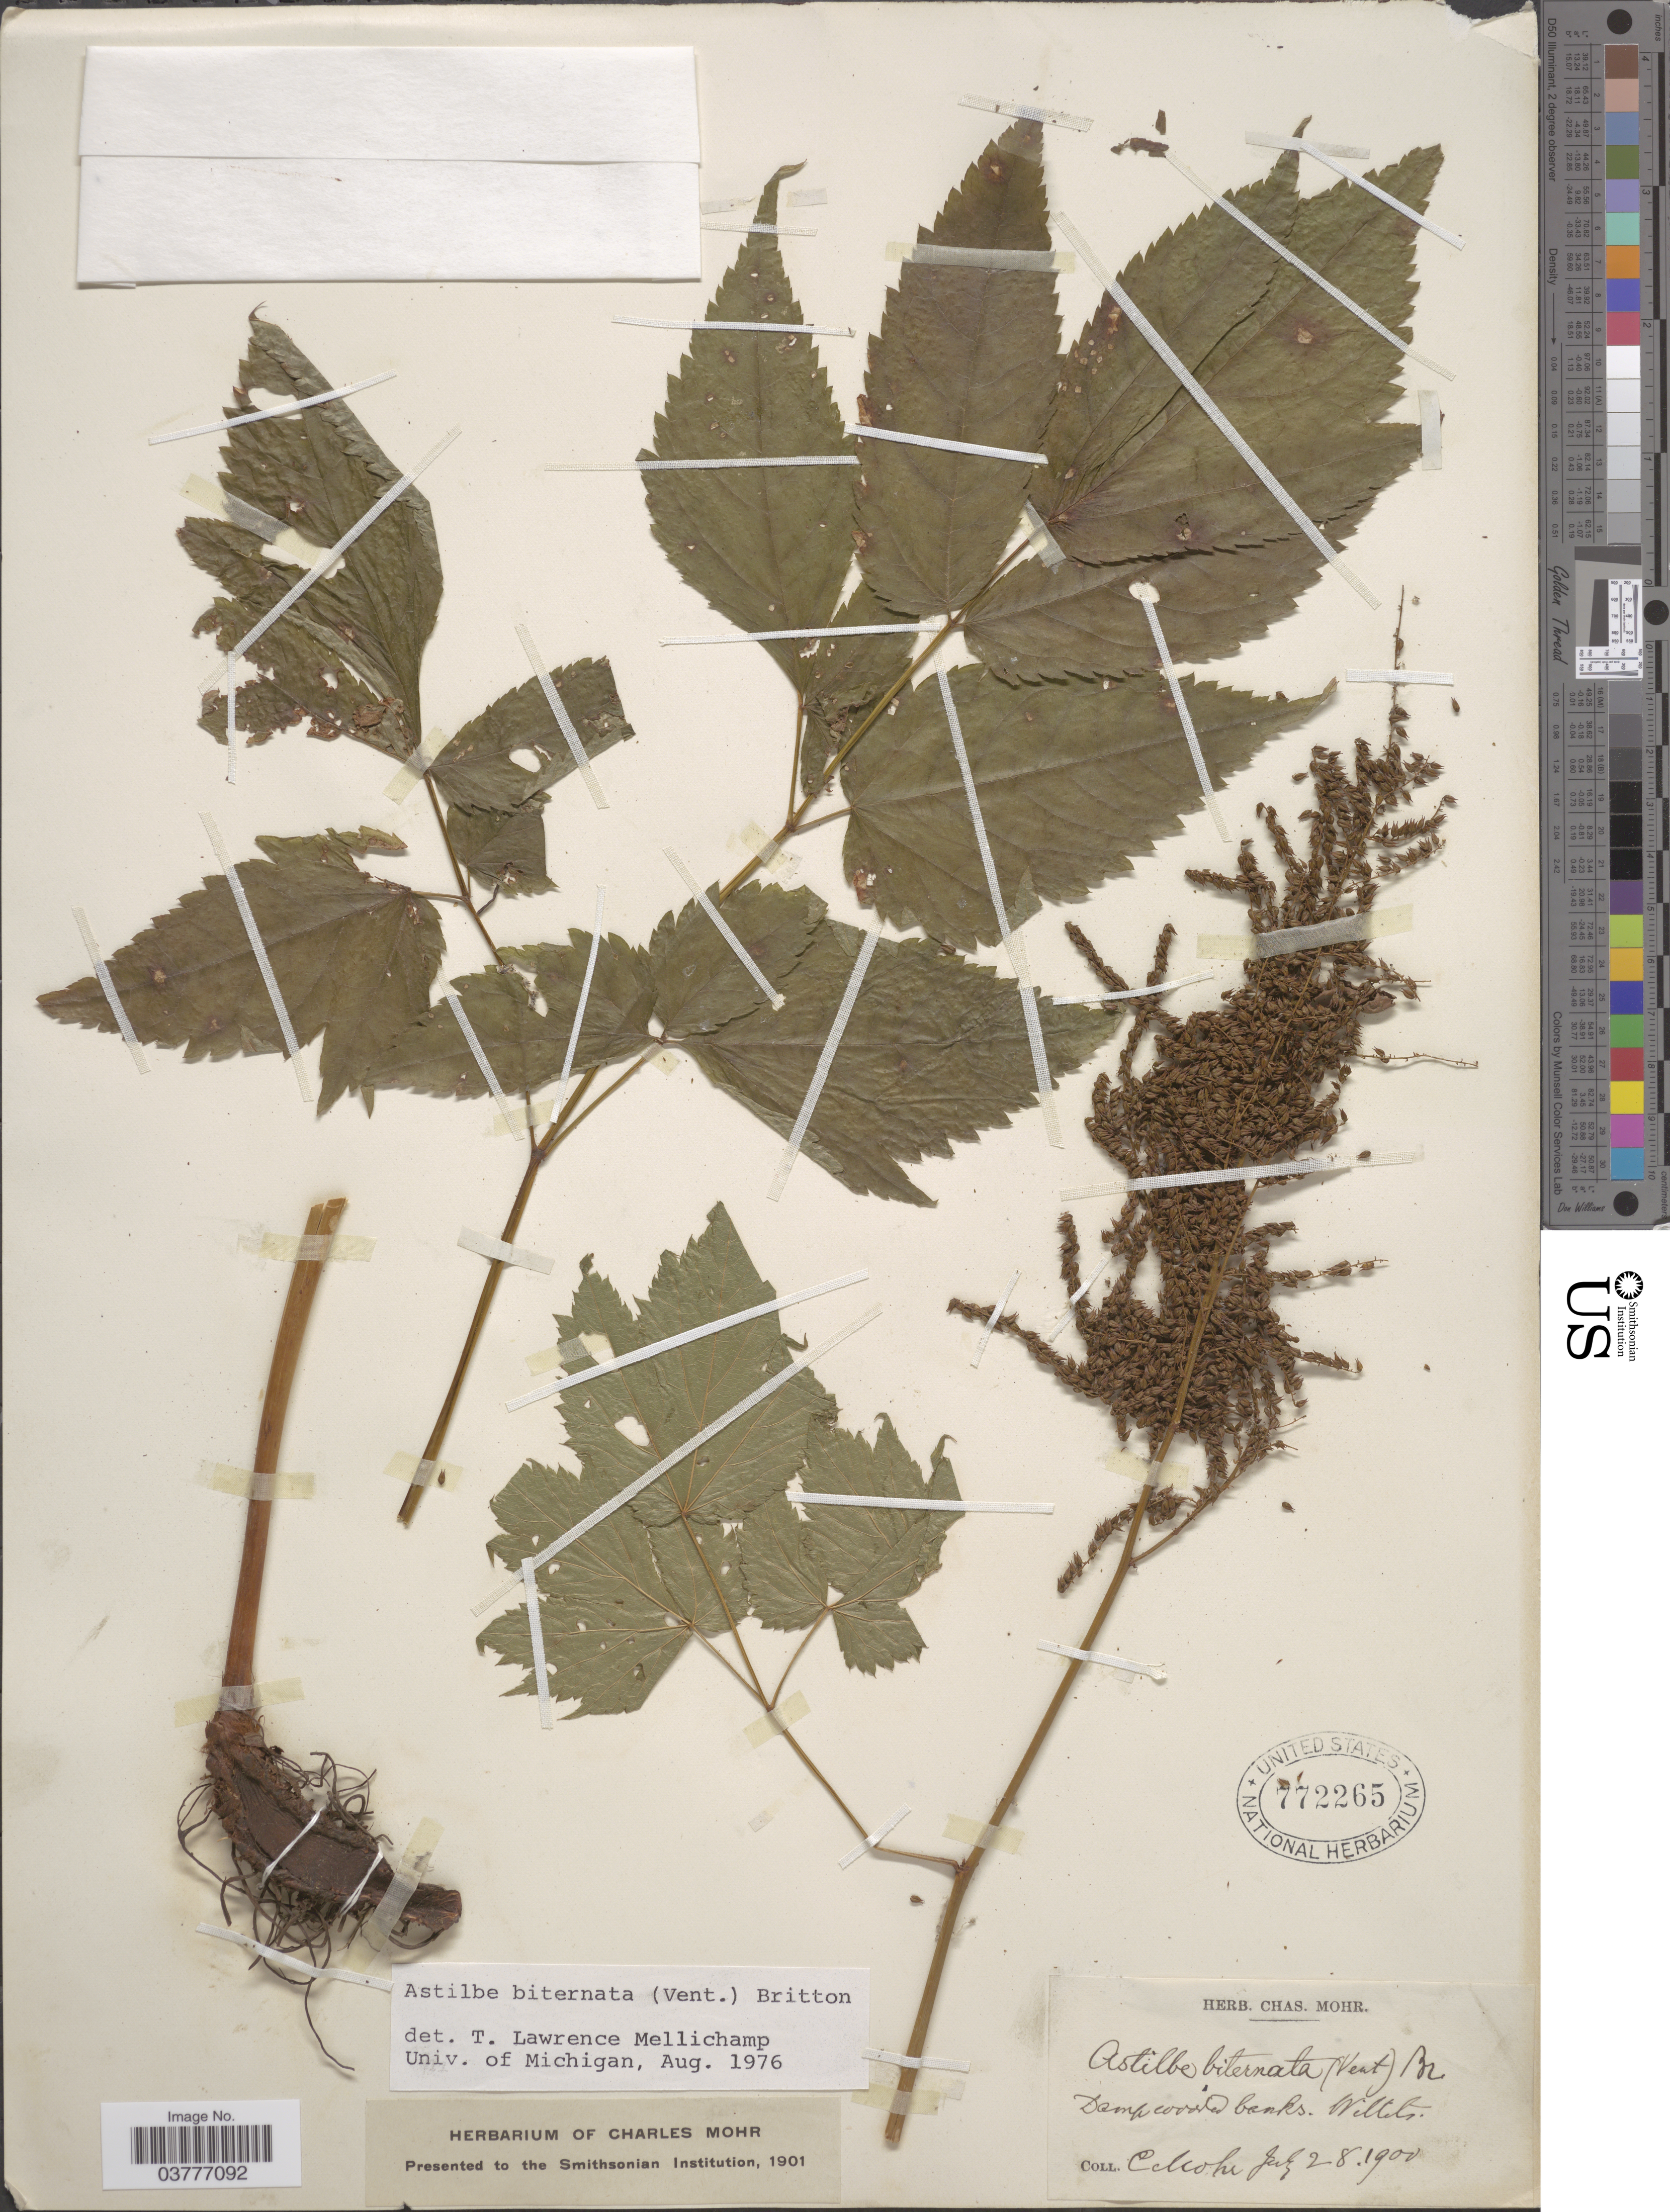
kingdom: Plantae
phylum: Tracheophyta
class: Magnoliopsida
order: Saxifragales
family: Saxifragaceae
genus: Astilbe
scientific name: Astilbe biternata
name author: (Vent.) Britton ex Kearney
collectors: Mohr, C. T. (herbarium)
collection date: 1900-07-28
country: United States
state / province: North Carolina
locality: Willits.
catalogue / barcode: US 772265